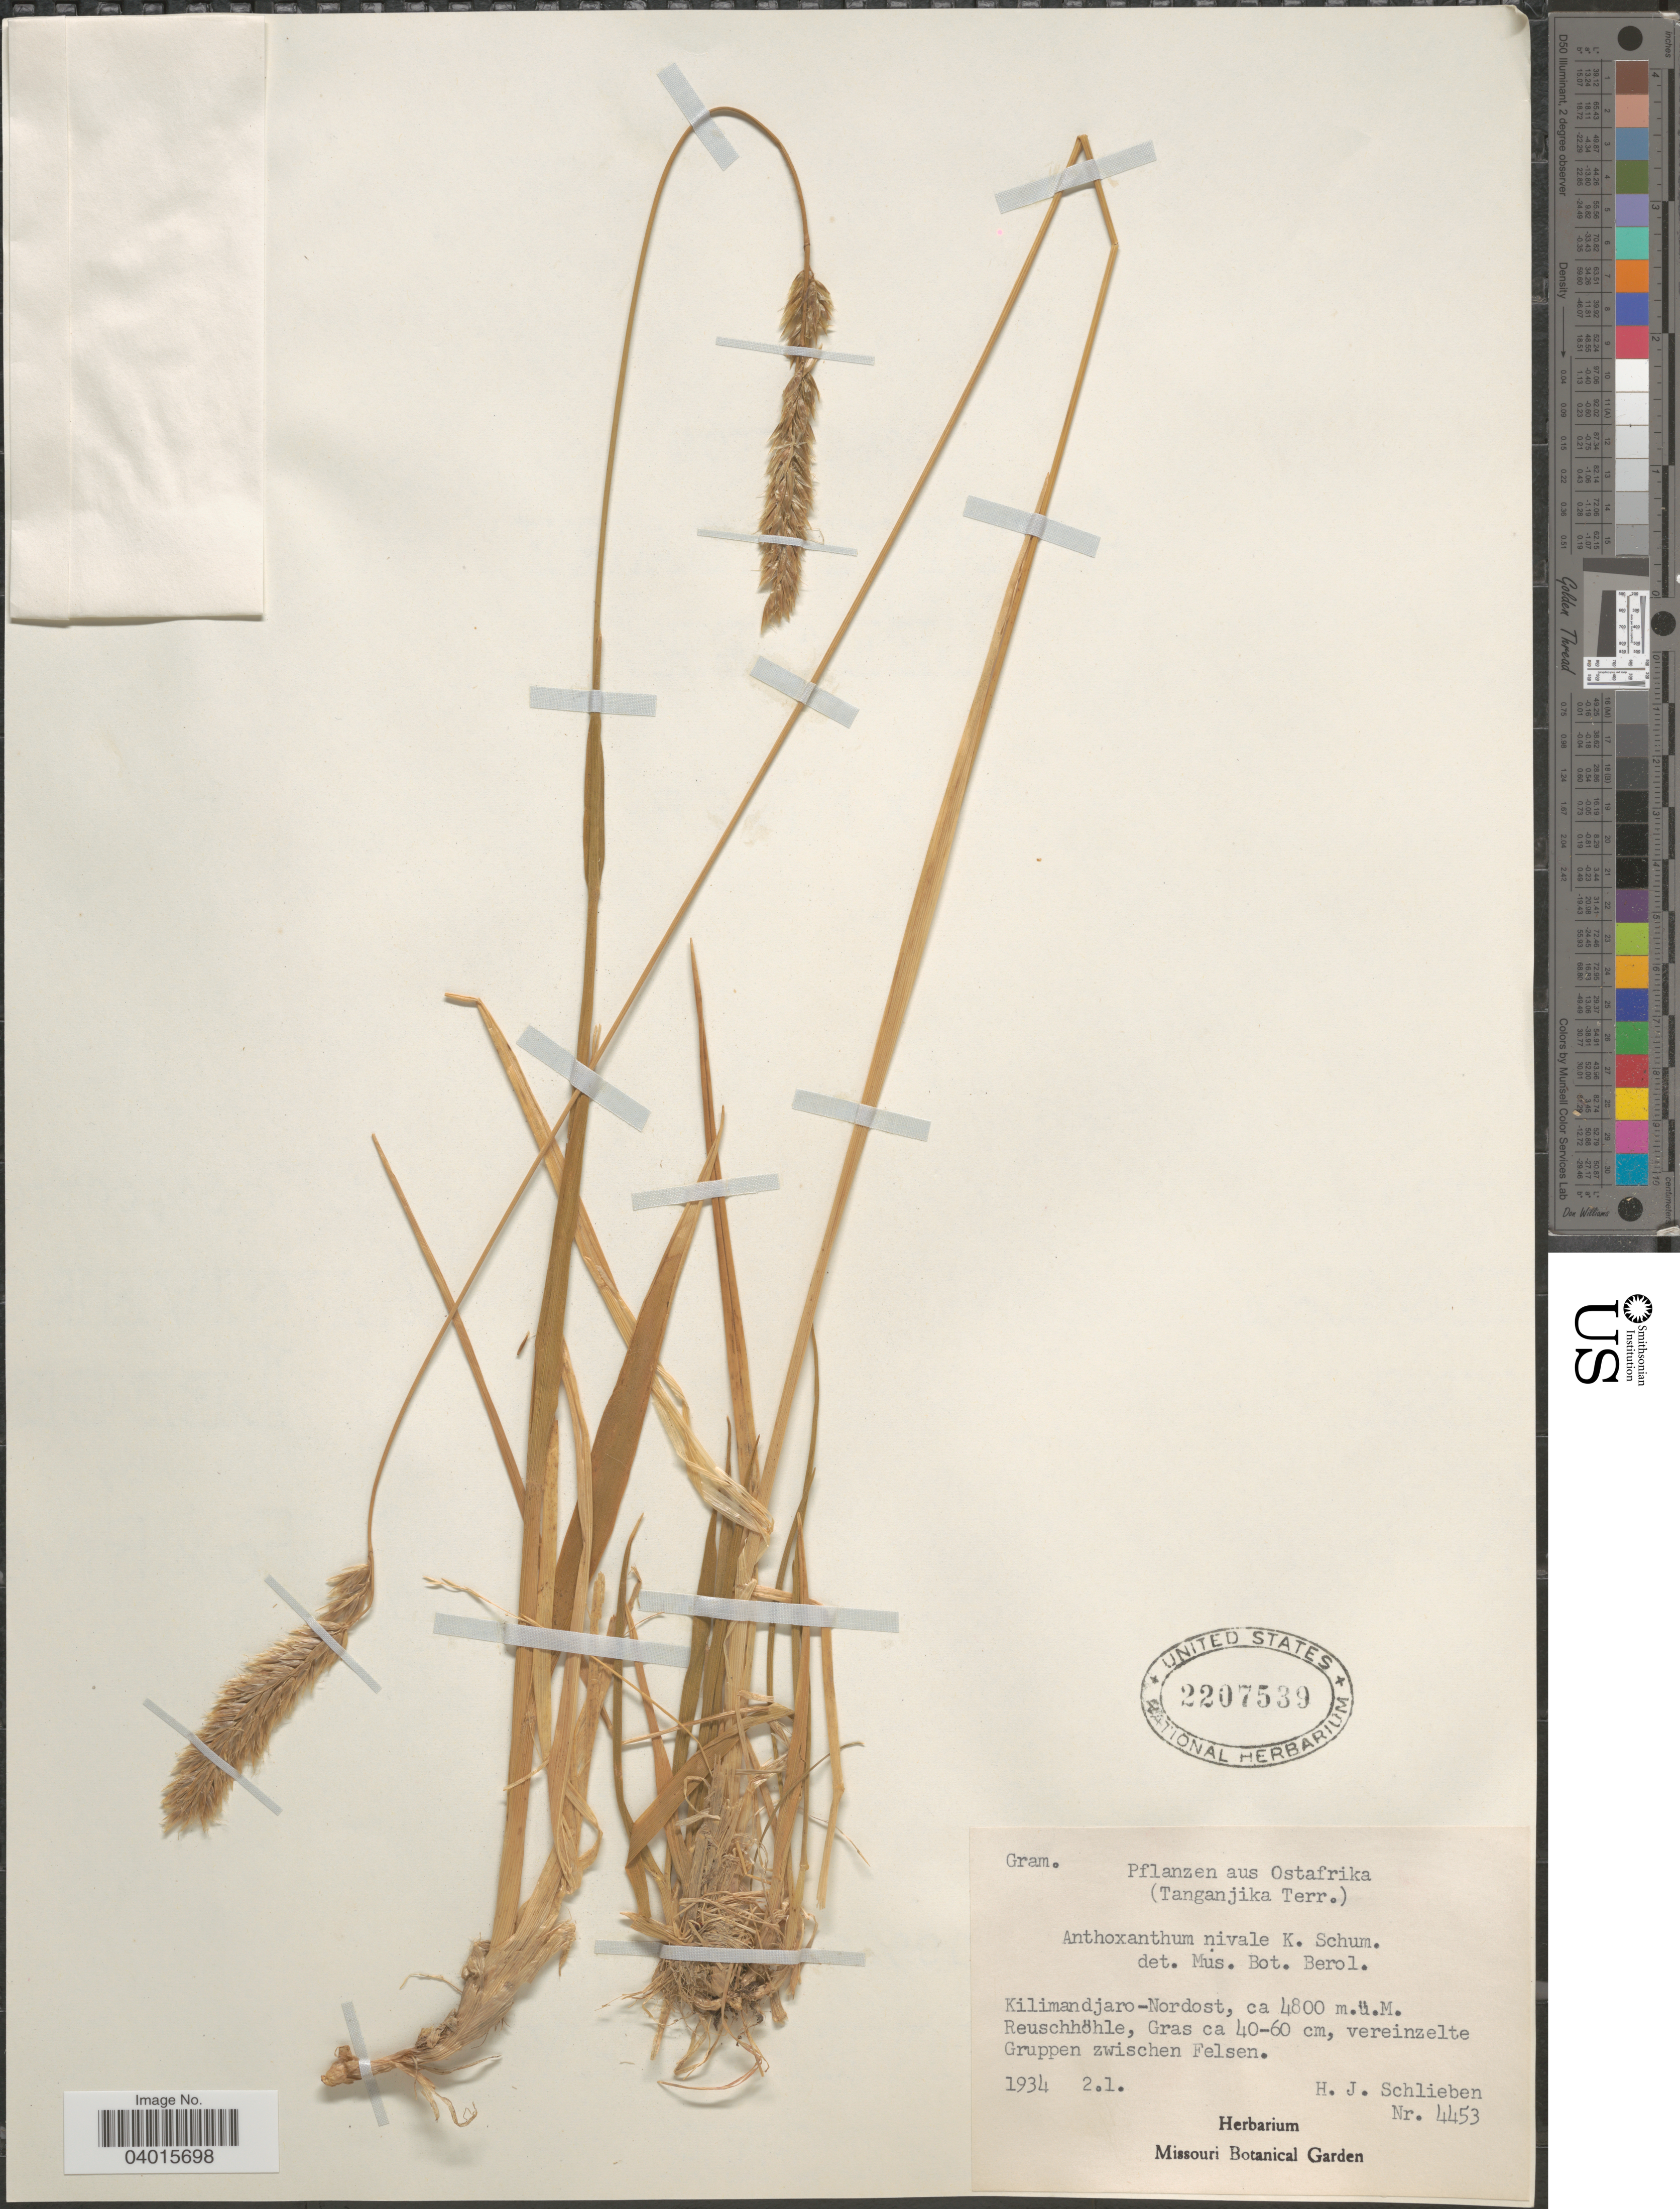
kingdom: Plantae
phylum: Tracheophyta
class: Liliopsida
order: Poales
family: Poaceae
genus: Anthoxanthum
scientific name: Anthoxanthum nivale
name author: K. Schum.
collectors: H. J. Schlieben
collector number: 4453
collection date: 1934-02-01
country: Tanzania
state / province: Kilimanjaro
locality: Pflanzen aus Ostafrika. (Tanganjika Terr.). Kilimandjaro-Nordost, Reuschhöhle.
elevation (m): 4800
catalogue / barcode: US 2207539